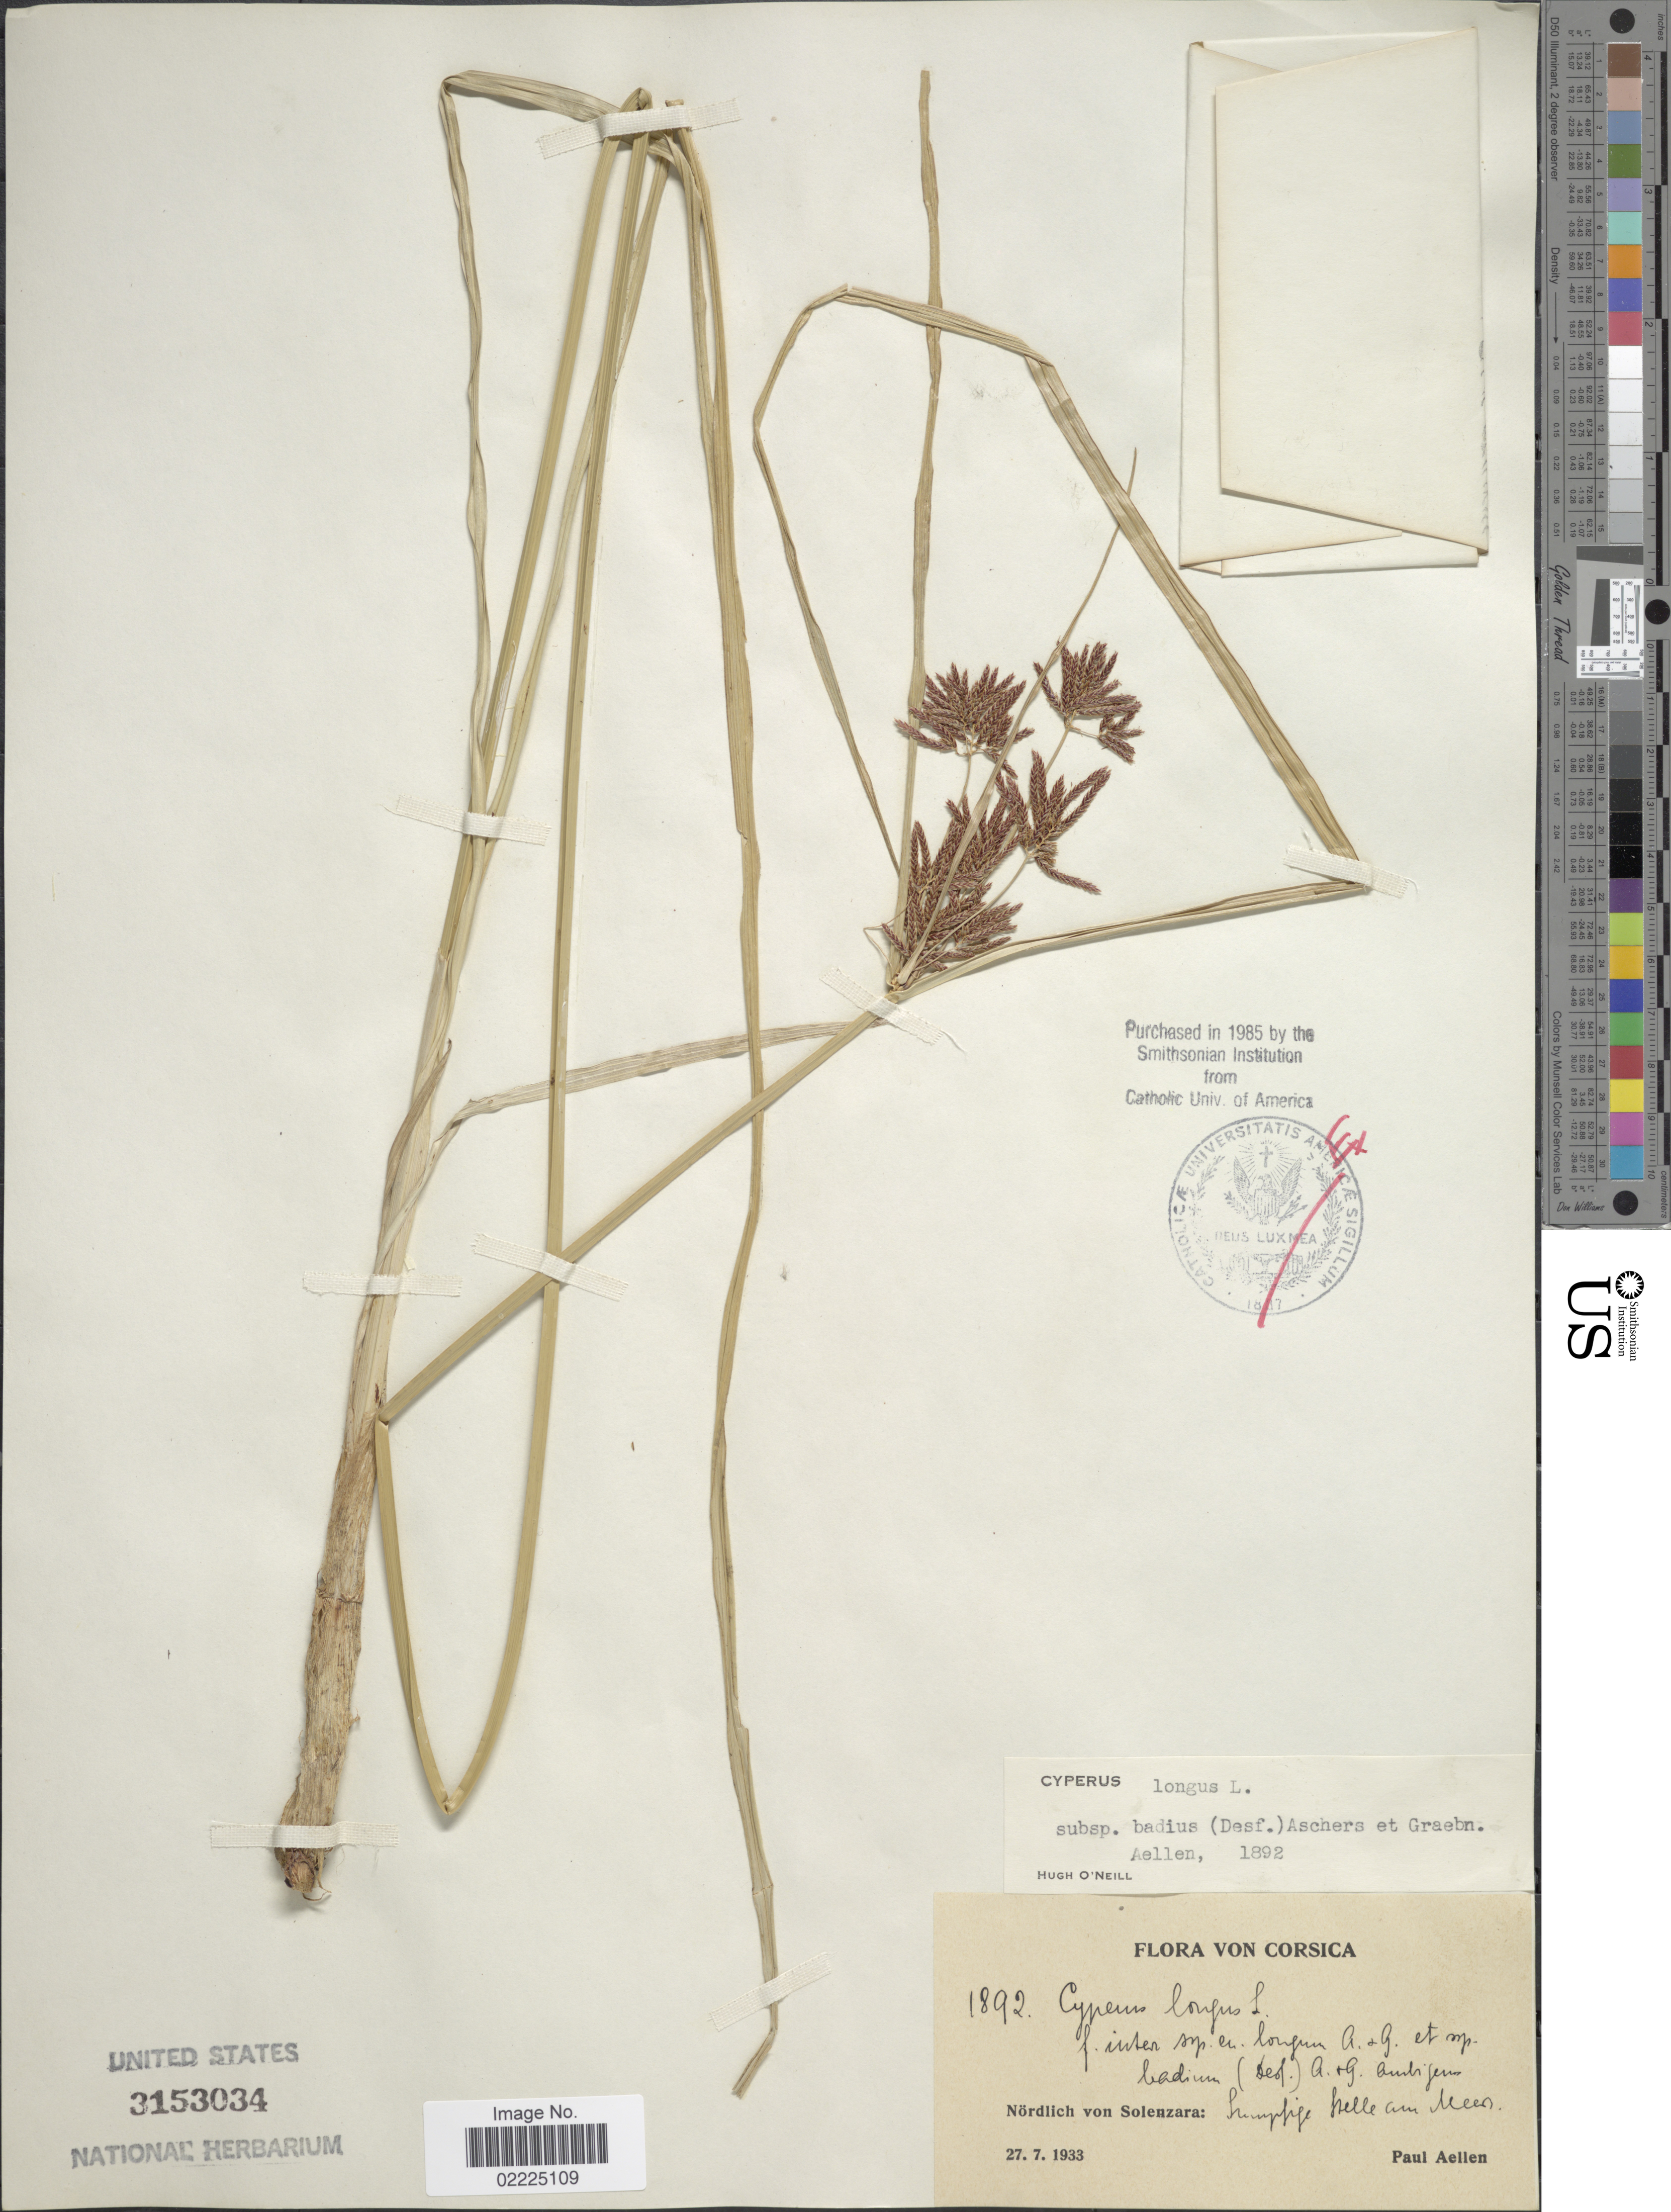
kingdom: Plantae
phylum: Tracheophyta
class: Liliopsida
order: Poales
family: Cyperaceae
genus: Cyperus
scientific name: Cyperus longus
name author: L.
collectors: P. Aellen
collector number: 1892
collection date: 1933-07-27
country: France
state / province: Corsica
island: Corse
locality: Nördlich von Solenzara: Sumpfige Nelle am Meen [interpreted]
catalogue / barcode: US 3153034